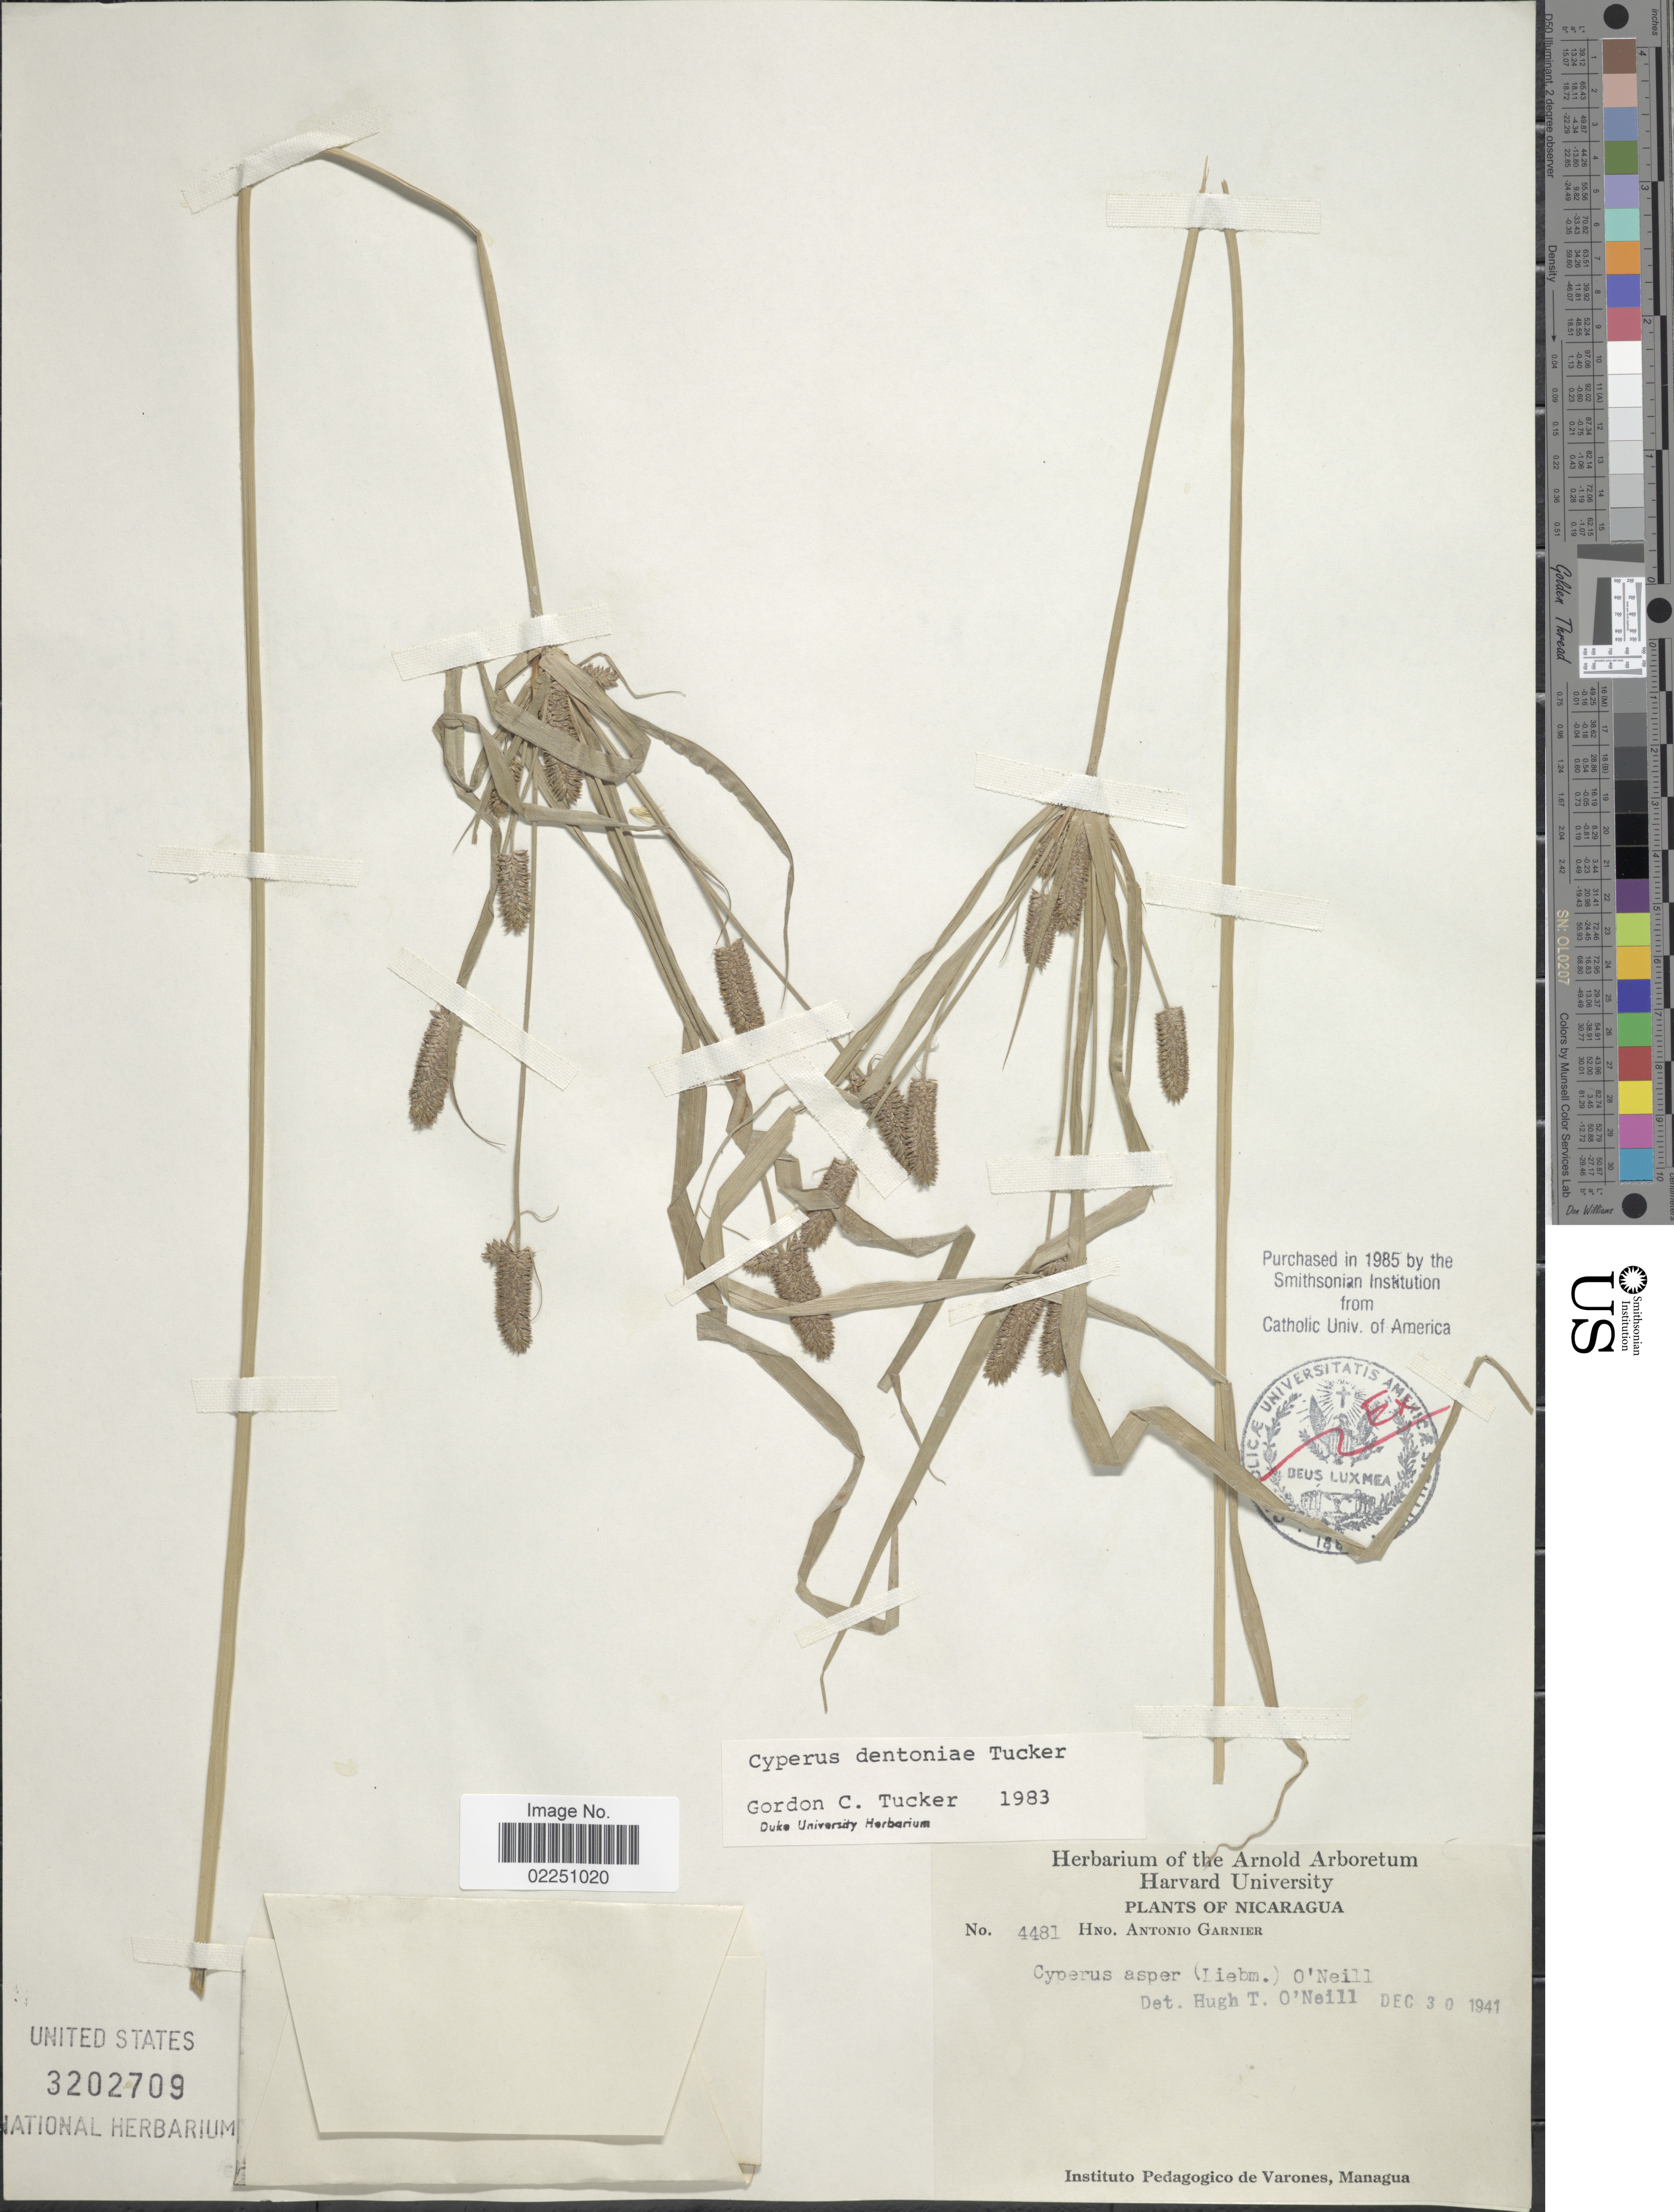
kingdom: Plantae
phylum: Tracheophyta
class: Liliopsida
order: Poales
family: Cyperaceae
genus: Cyperus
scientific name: Cyperus dentoniae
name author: G.C. Tucker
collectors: Bro. A. Garnier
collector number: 4481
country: Nicaragua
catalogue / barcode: US 3202709